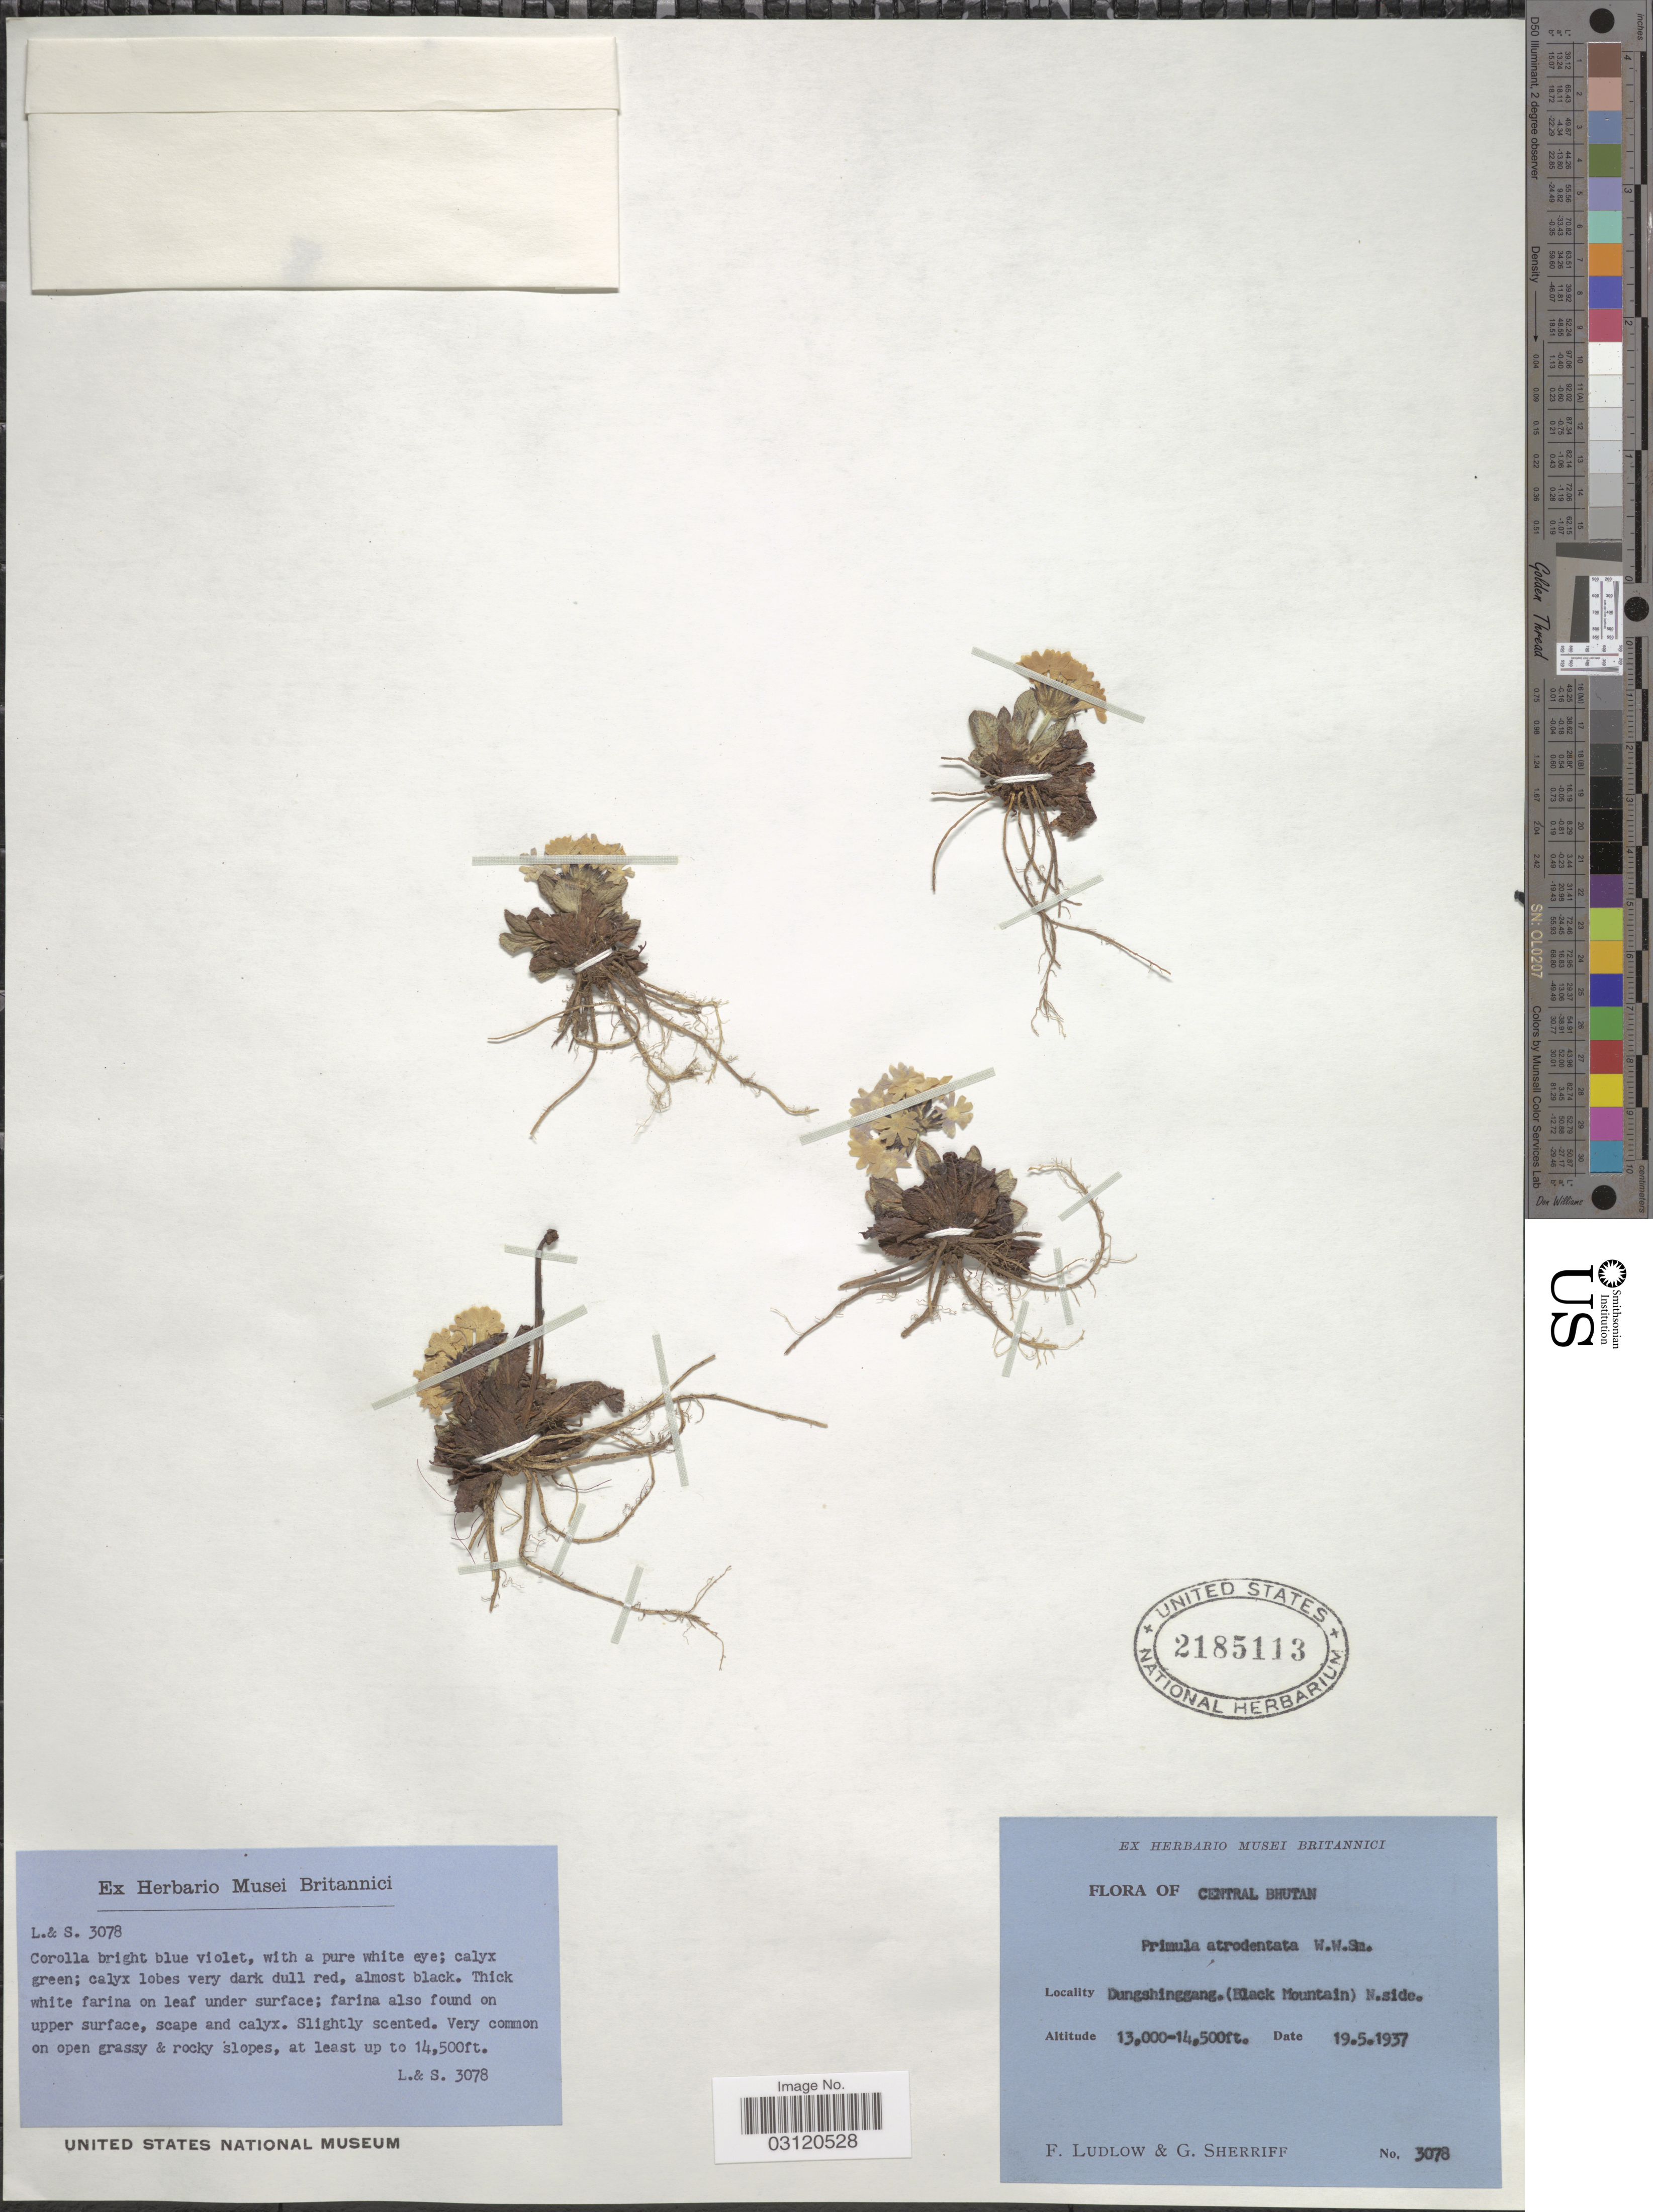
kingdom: Plantae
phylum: Tracheophyta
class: Magnoliopsida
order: Ericales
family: Primulaceae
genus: Primula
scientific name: Primula atrodentata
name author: W.W. Sm.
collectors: F. Ludlow & G. Sherriff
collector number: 3078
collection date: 1937-05-19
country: Bhutan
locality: Central Bhutan. Dungshinggang (Black Mountain) N. side.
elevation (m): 4420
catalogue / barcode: US 2185113